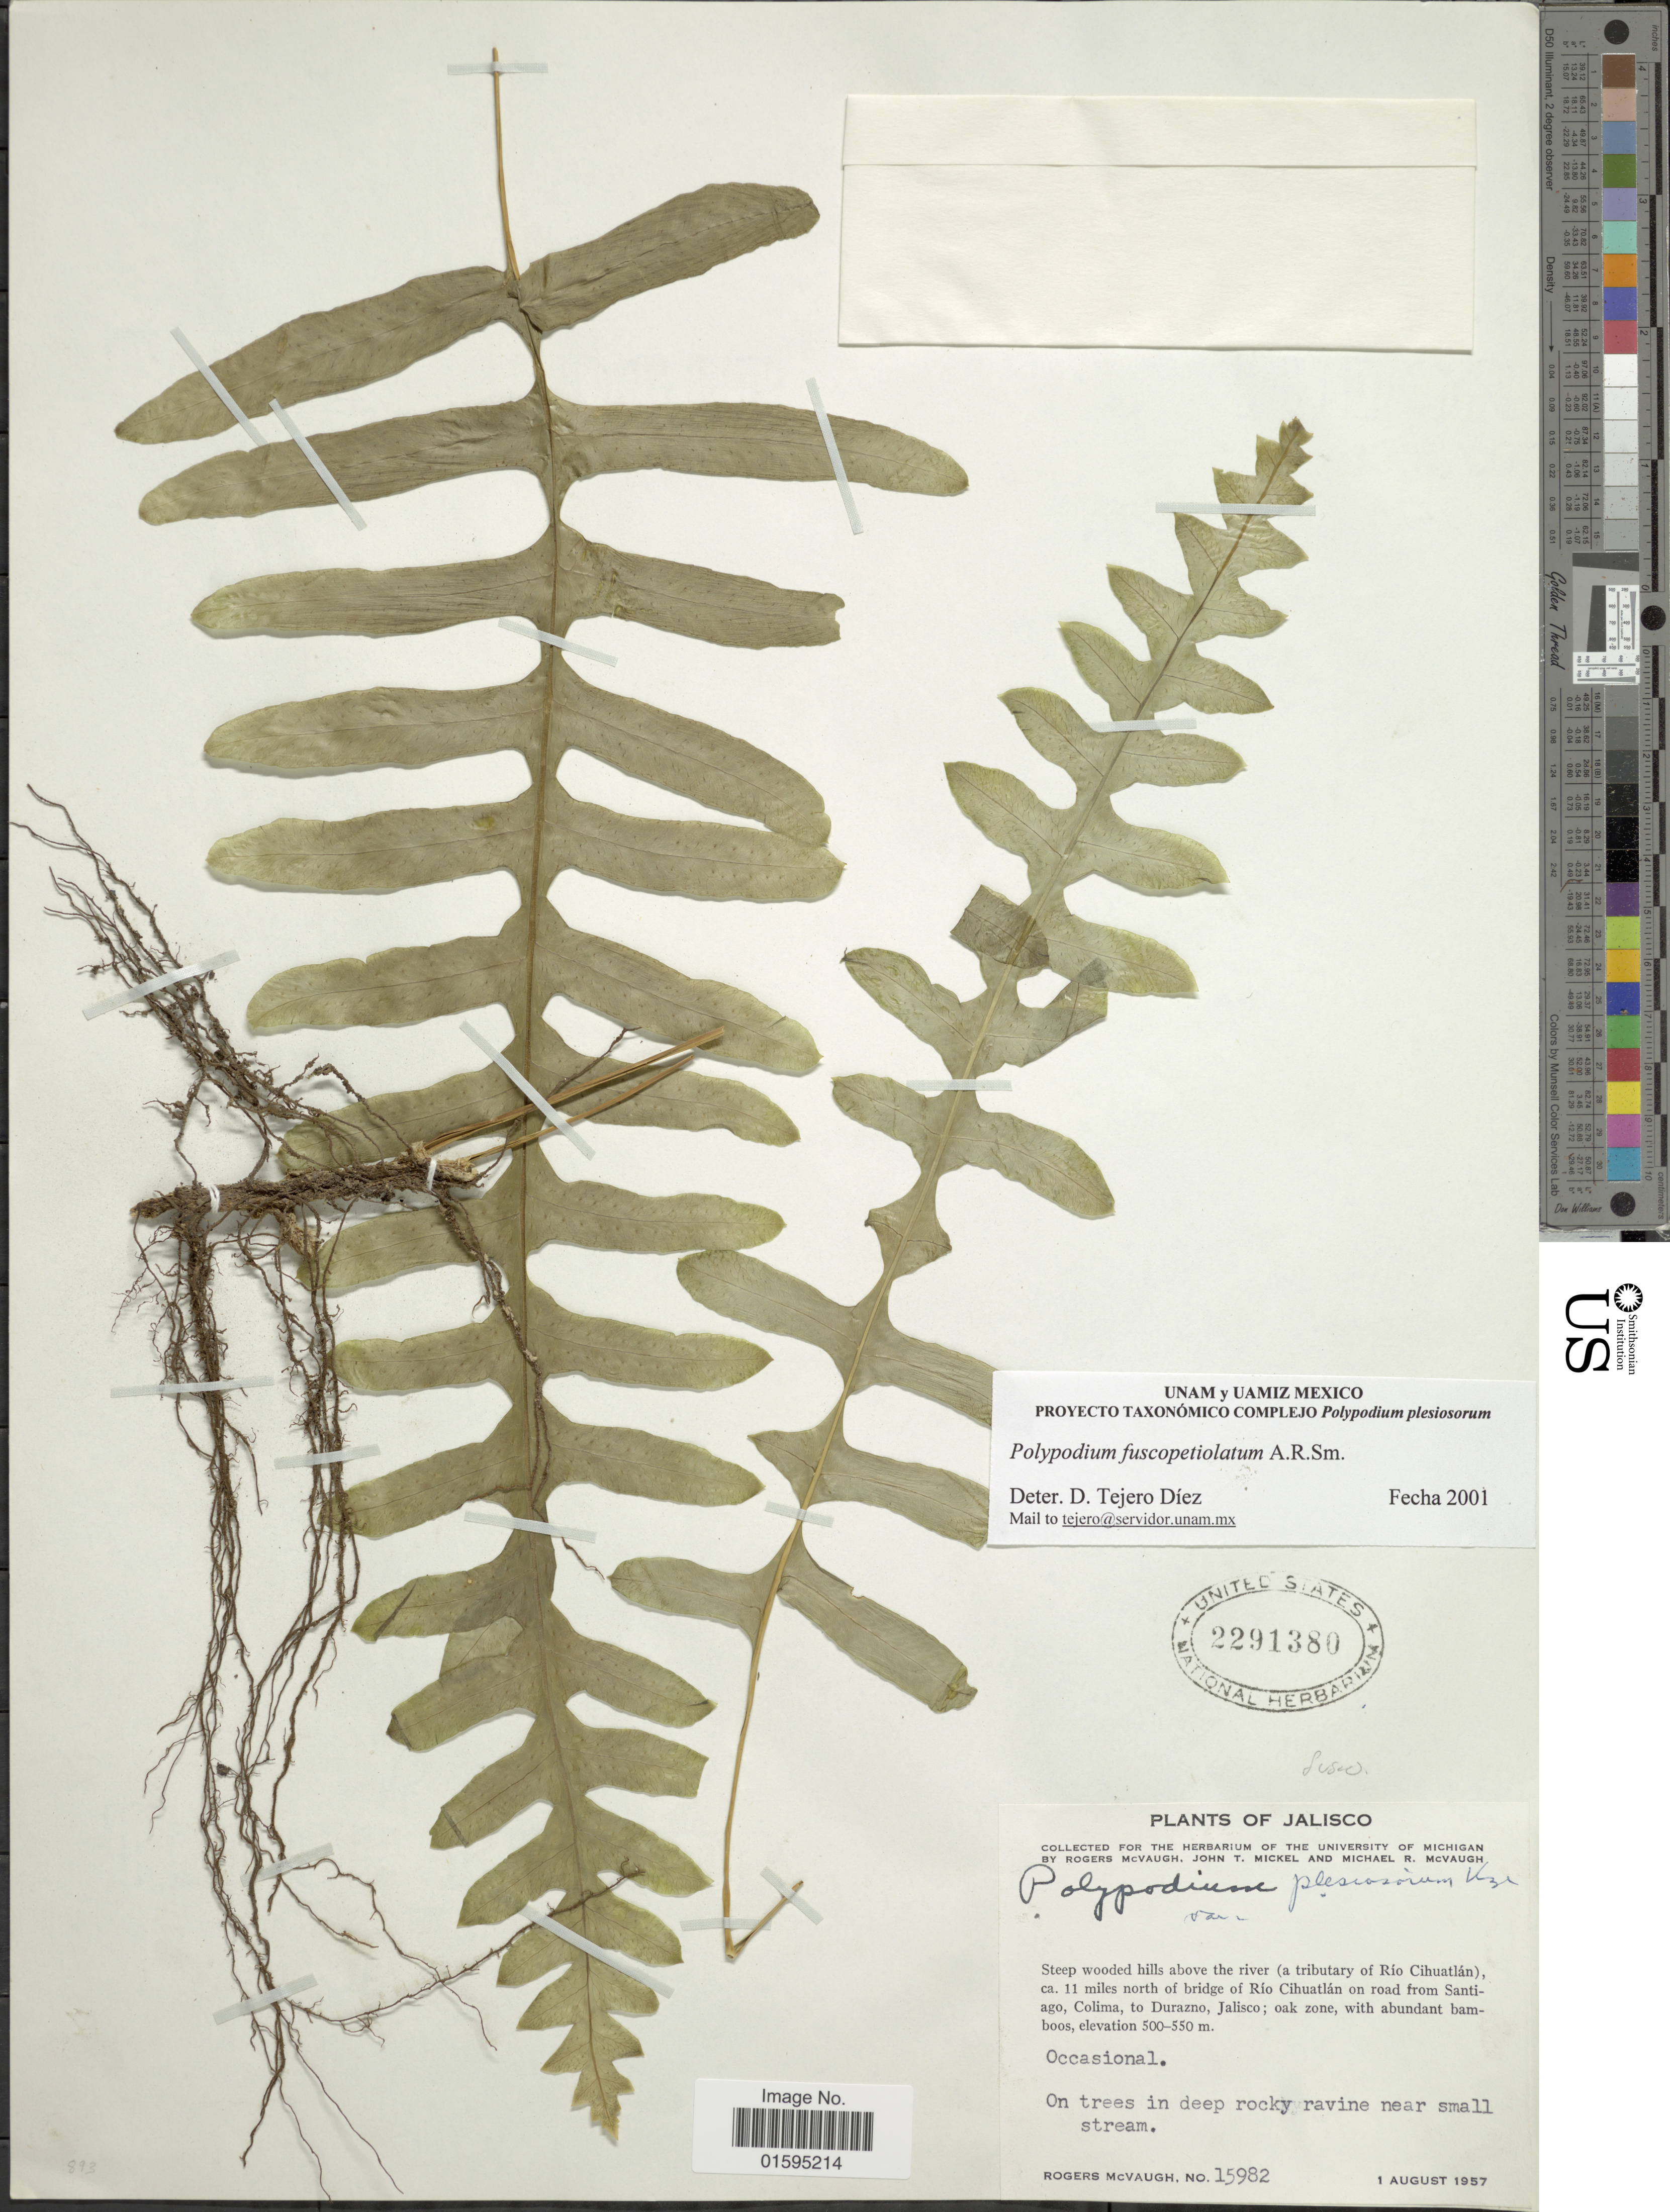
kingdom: Plantae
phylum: Tracheophyta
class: Polypodiopsida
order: Polypodiales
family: Polypodiaceae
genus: Polypodium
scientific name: Polypodium fuscopetiolatum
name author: A.R. Sm.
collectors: R. McVaugh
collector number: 15982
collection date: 1957-08-01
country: Mexico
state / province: Jalisco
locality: Steep wooded hills above the river (a tributary of Río Cihuatlán), ca. 11 miles north of bridge of Río Cihuatlán on road from Santiago, Colima, to Durazno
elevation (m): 500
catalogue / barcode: US 2291380